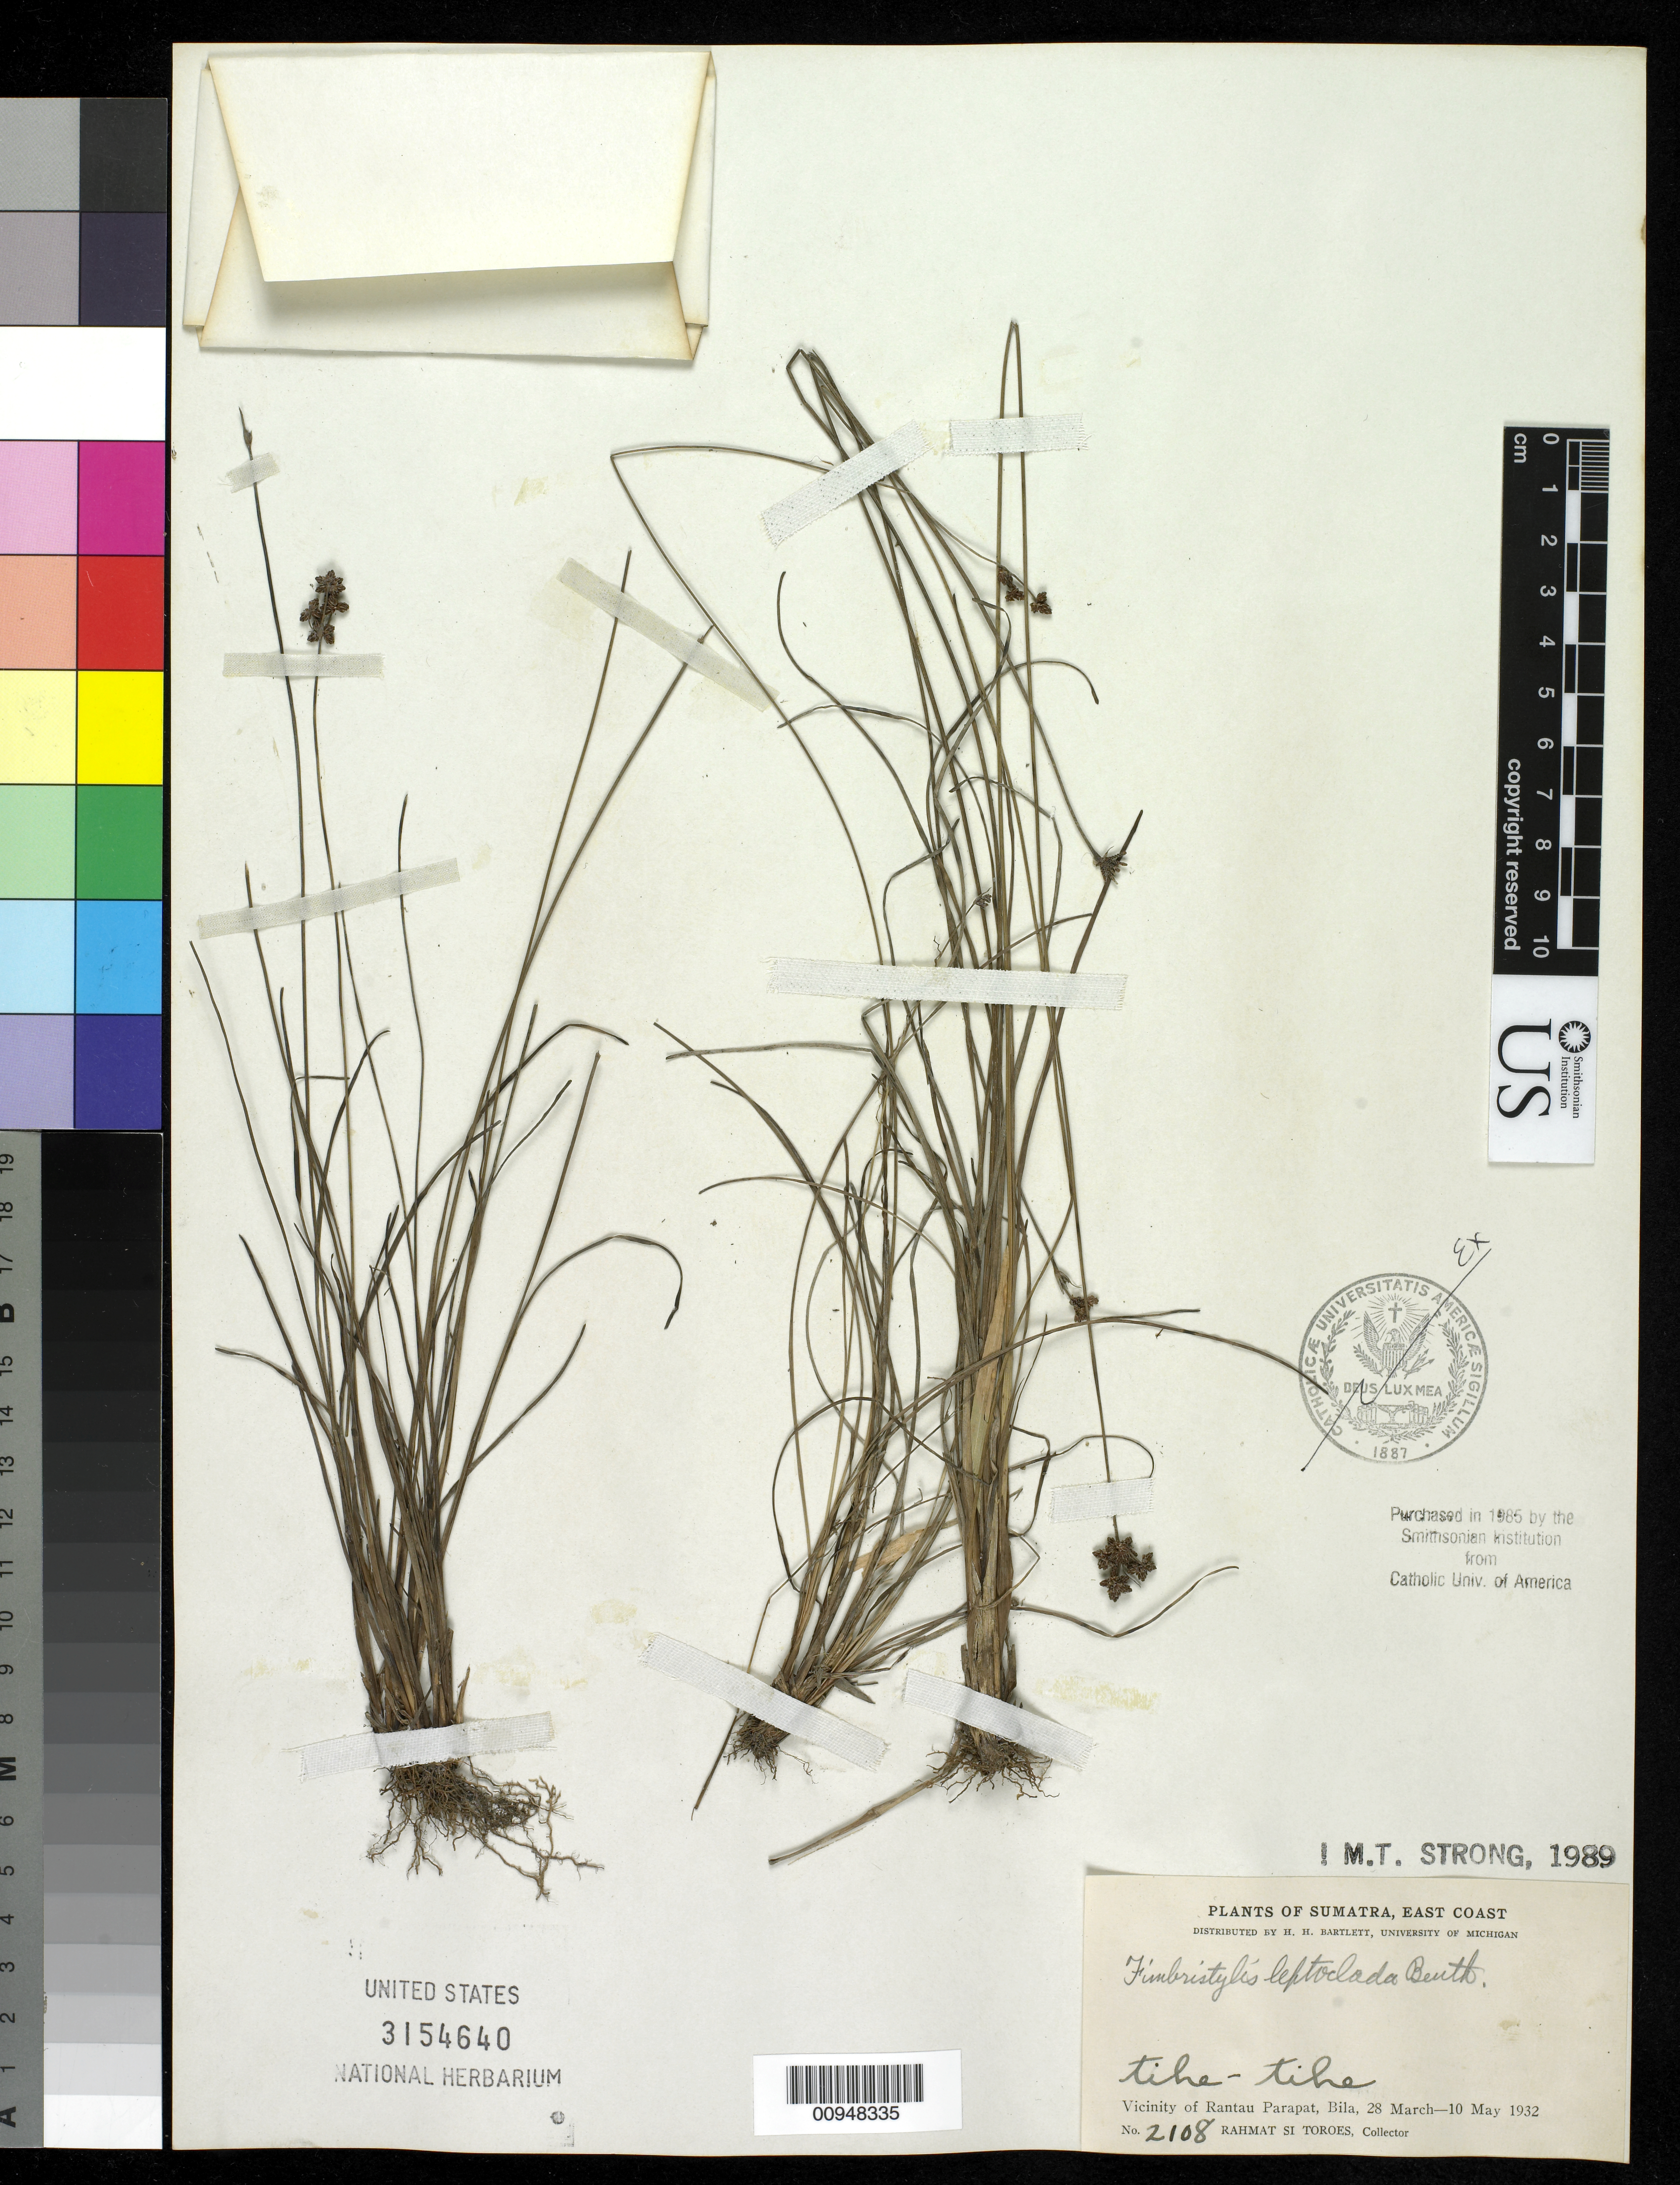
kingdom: Plantae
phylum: Tracheophyta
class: Liliopsida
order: Poales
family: Cyperaceae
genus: Fimbristylis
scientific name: Fimbristylis leptoclada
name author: Benth.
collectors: Rahmat Si Boeea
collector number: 2108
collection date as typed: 28 Mar 1932 to 10 May 1932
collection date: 1932-03-28/1932-05-10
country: Indonesia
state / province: Sumatra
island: Sumatra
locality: vicinity of Rantau Parapat, Bila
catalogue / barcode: US 3154640